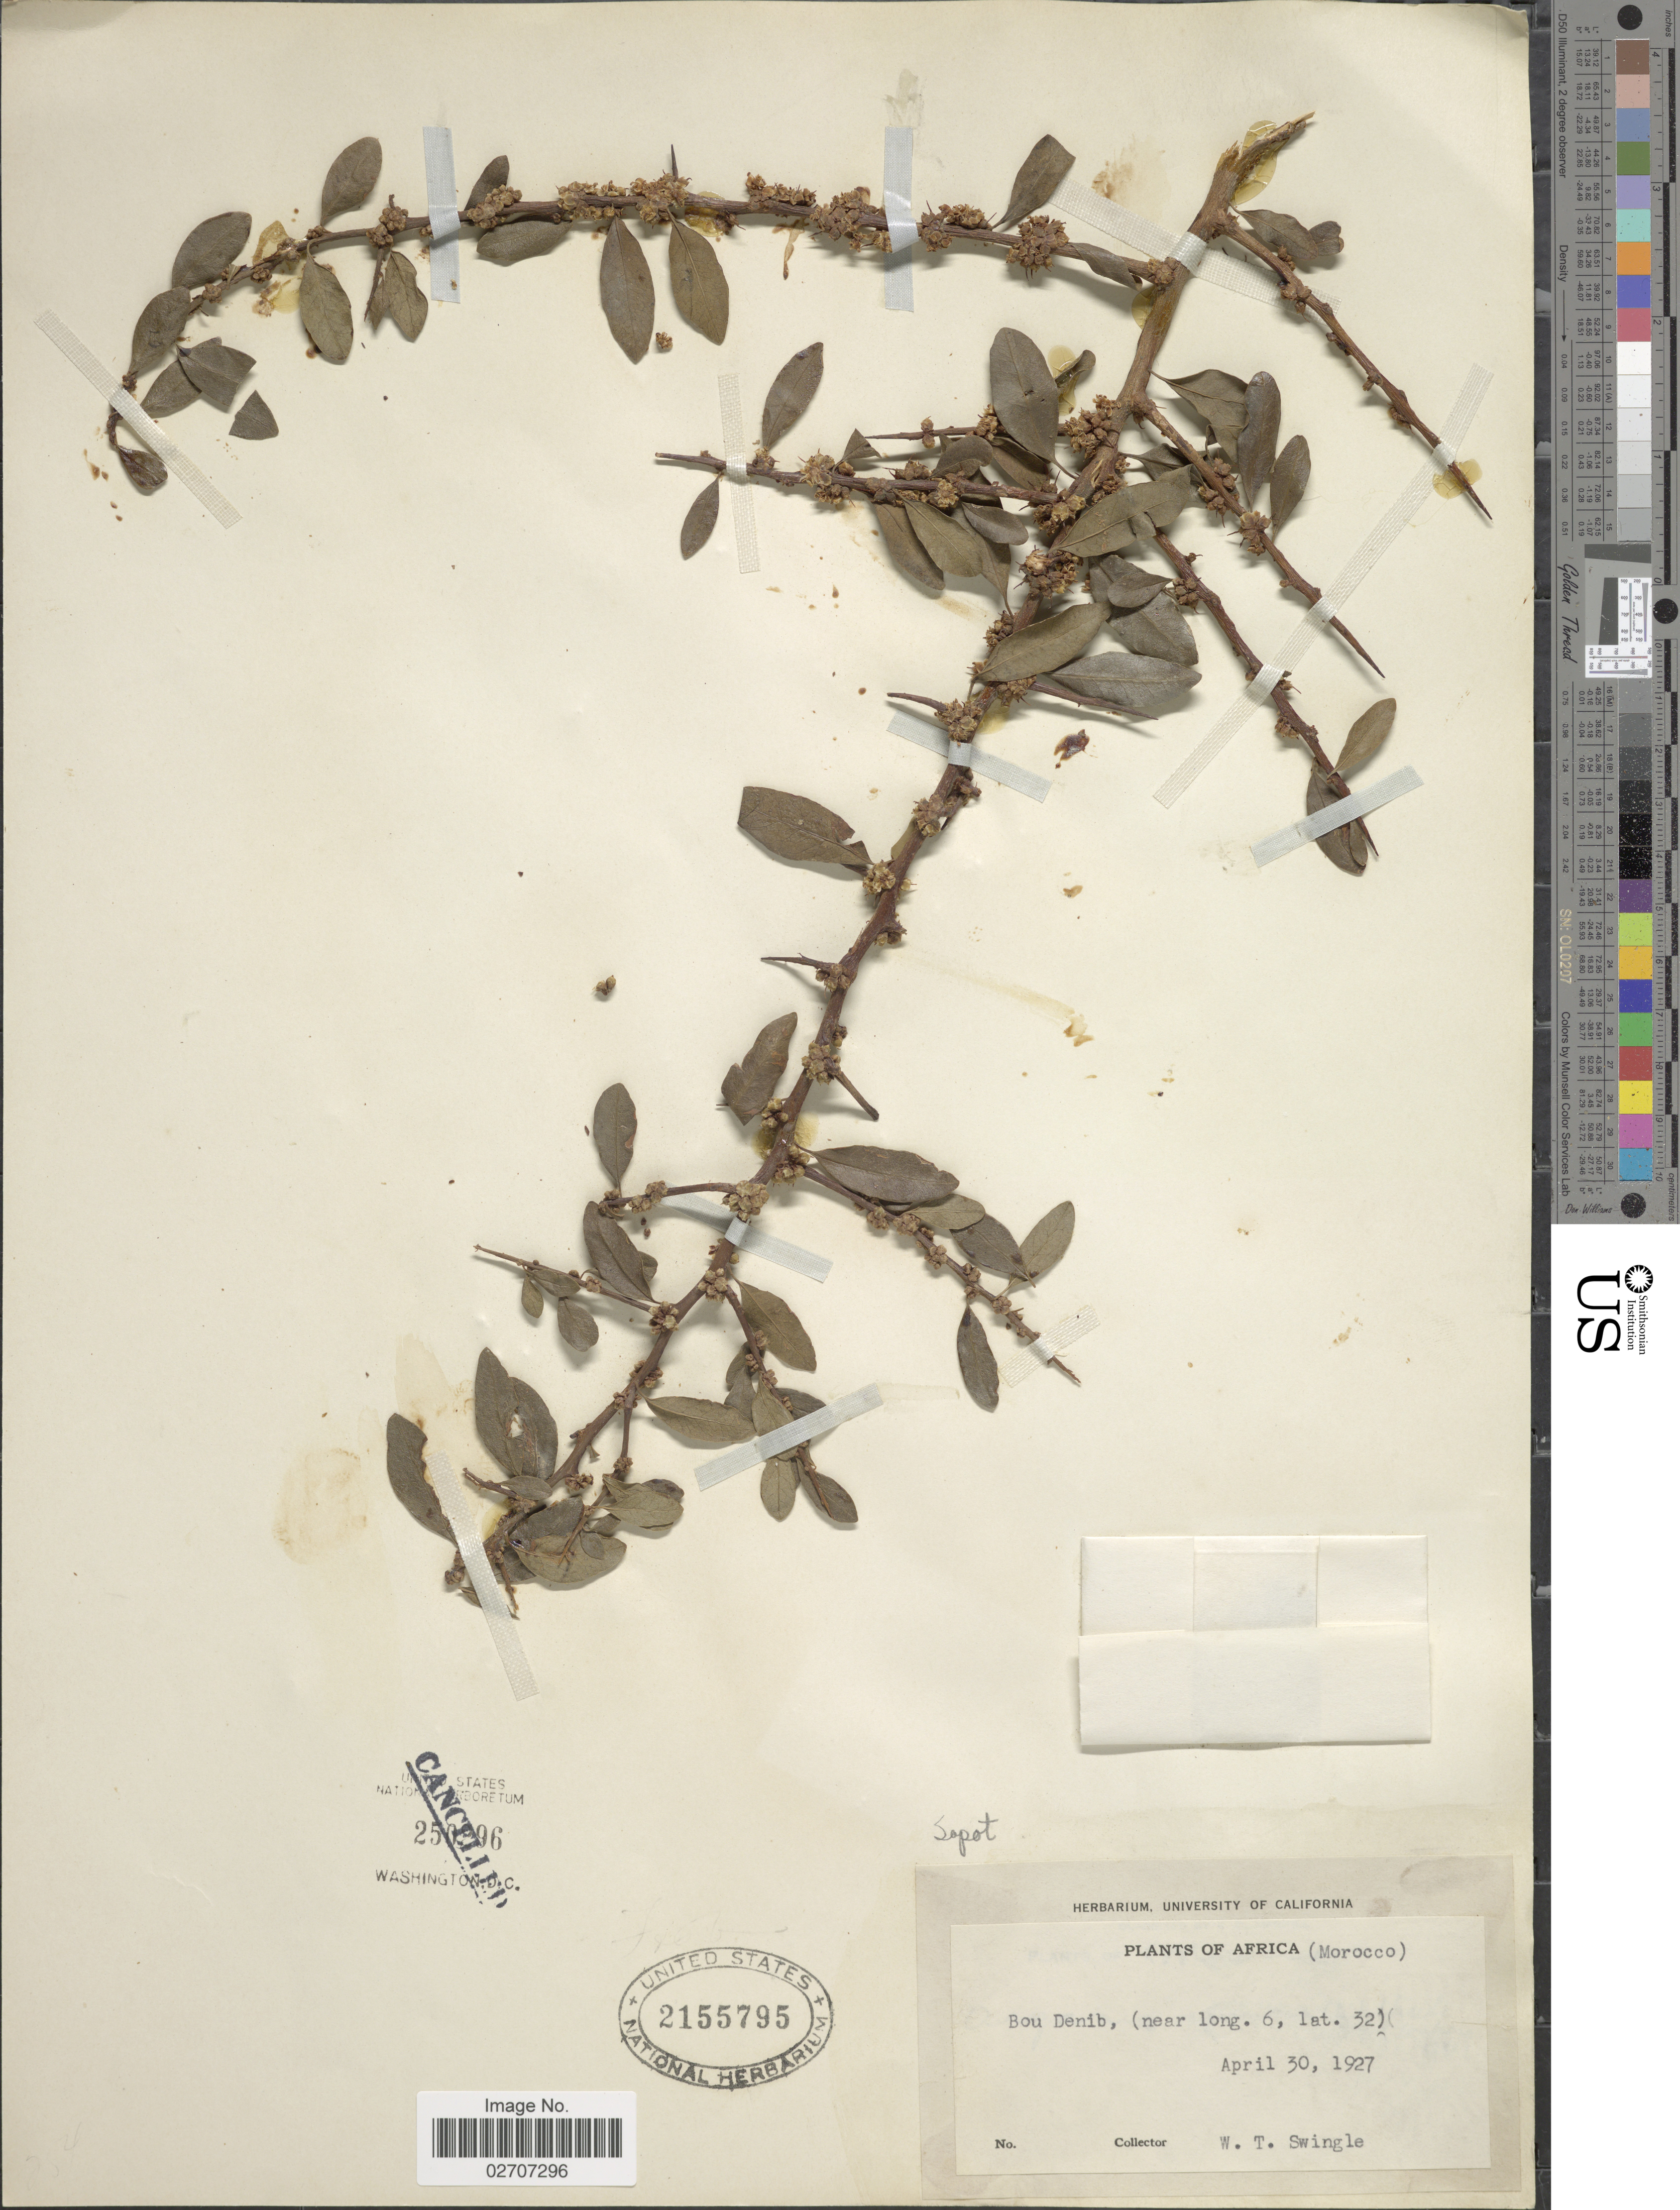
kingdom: Plantae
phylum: Tracheophyta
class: Magnoliopsida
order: Ericales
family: Sapotaceae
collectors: W. T. Swingle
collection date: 1927-04-30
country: Morocco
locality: Bou Denib.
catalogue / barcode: US 2155795